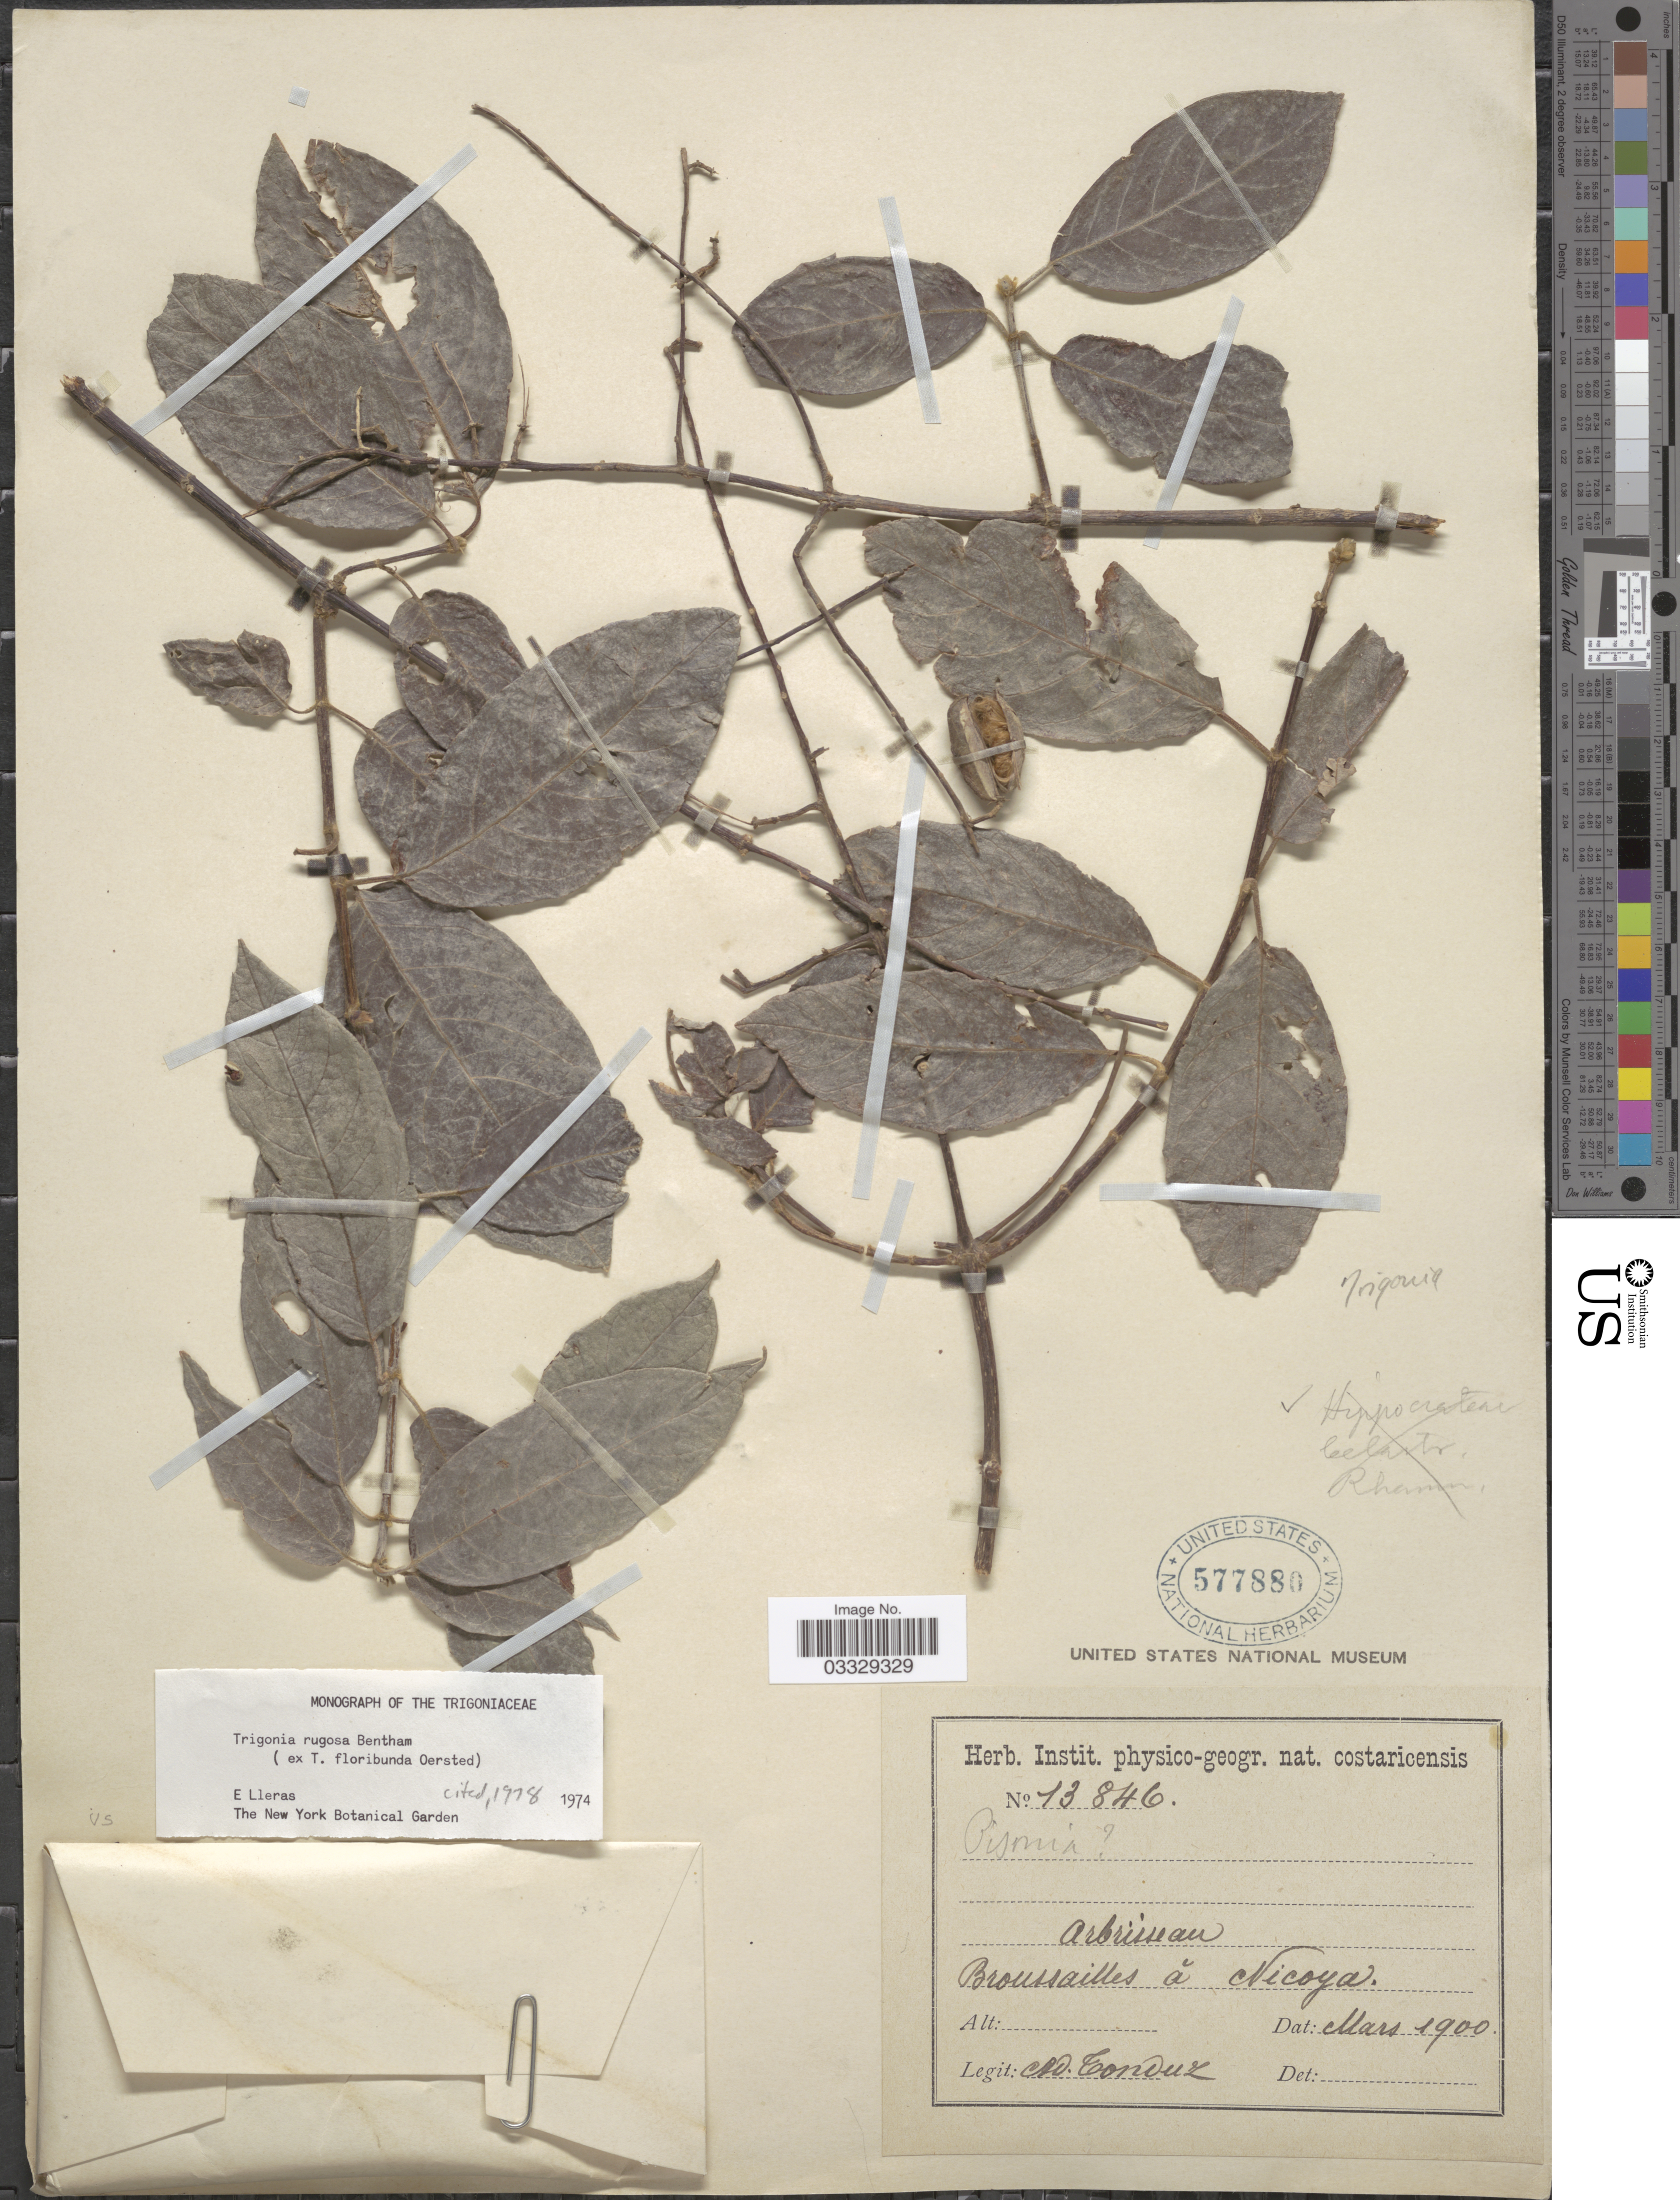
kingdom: Plantae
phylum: Tracheophyta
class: Magnoliopsida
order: Malpighiales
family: Trigoniaceae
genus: Trigonia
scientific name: Trigonia rugosa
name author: Benth.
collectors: A. Tonduz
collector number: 13846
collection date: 1900-03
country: Costa Rica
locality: Broussailles á Nicoya.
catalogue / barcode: US 577880